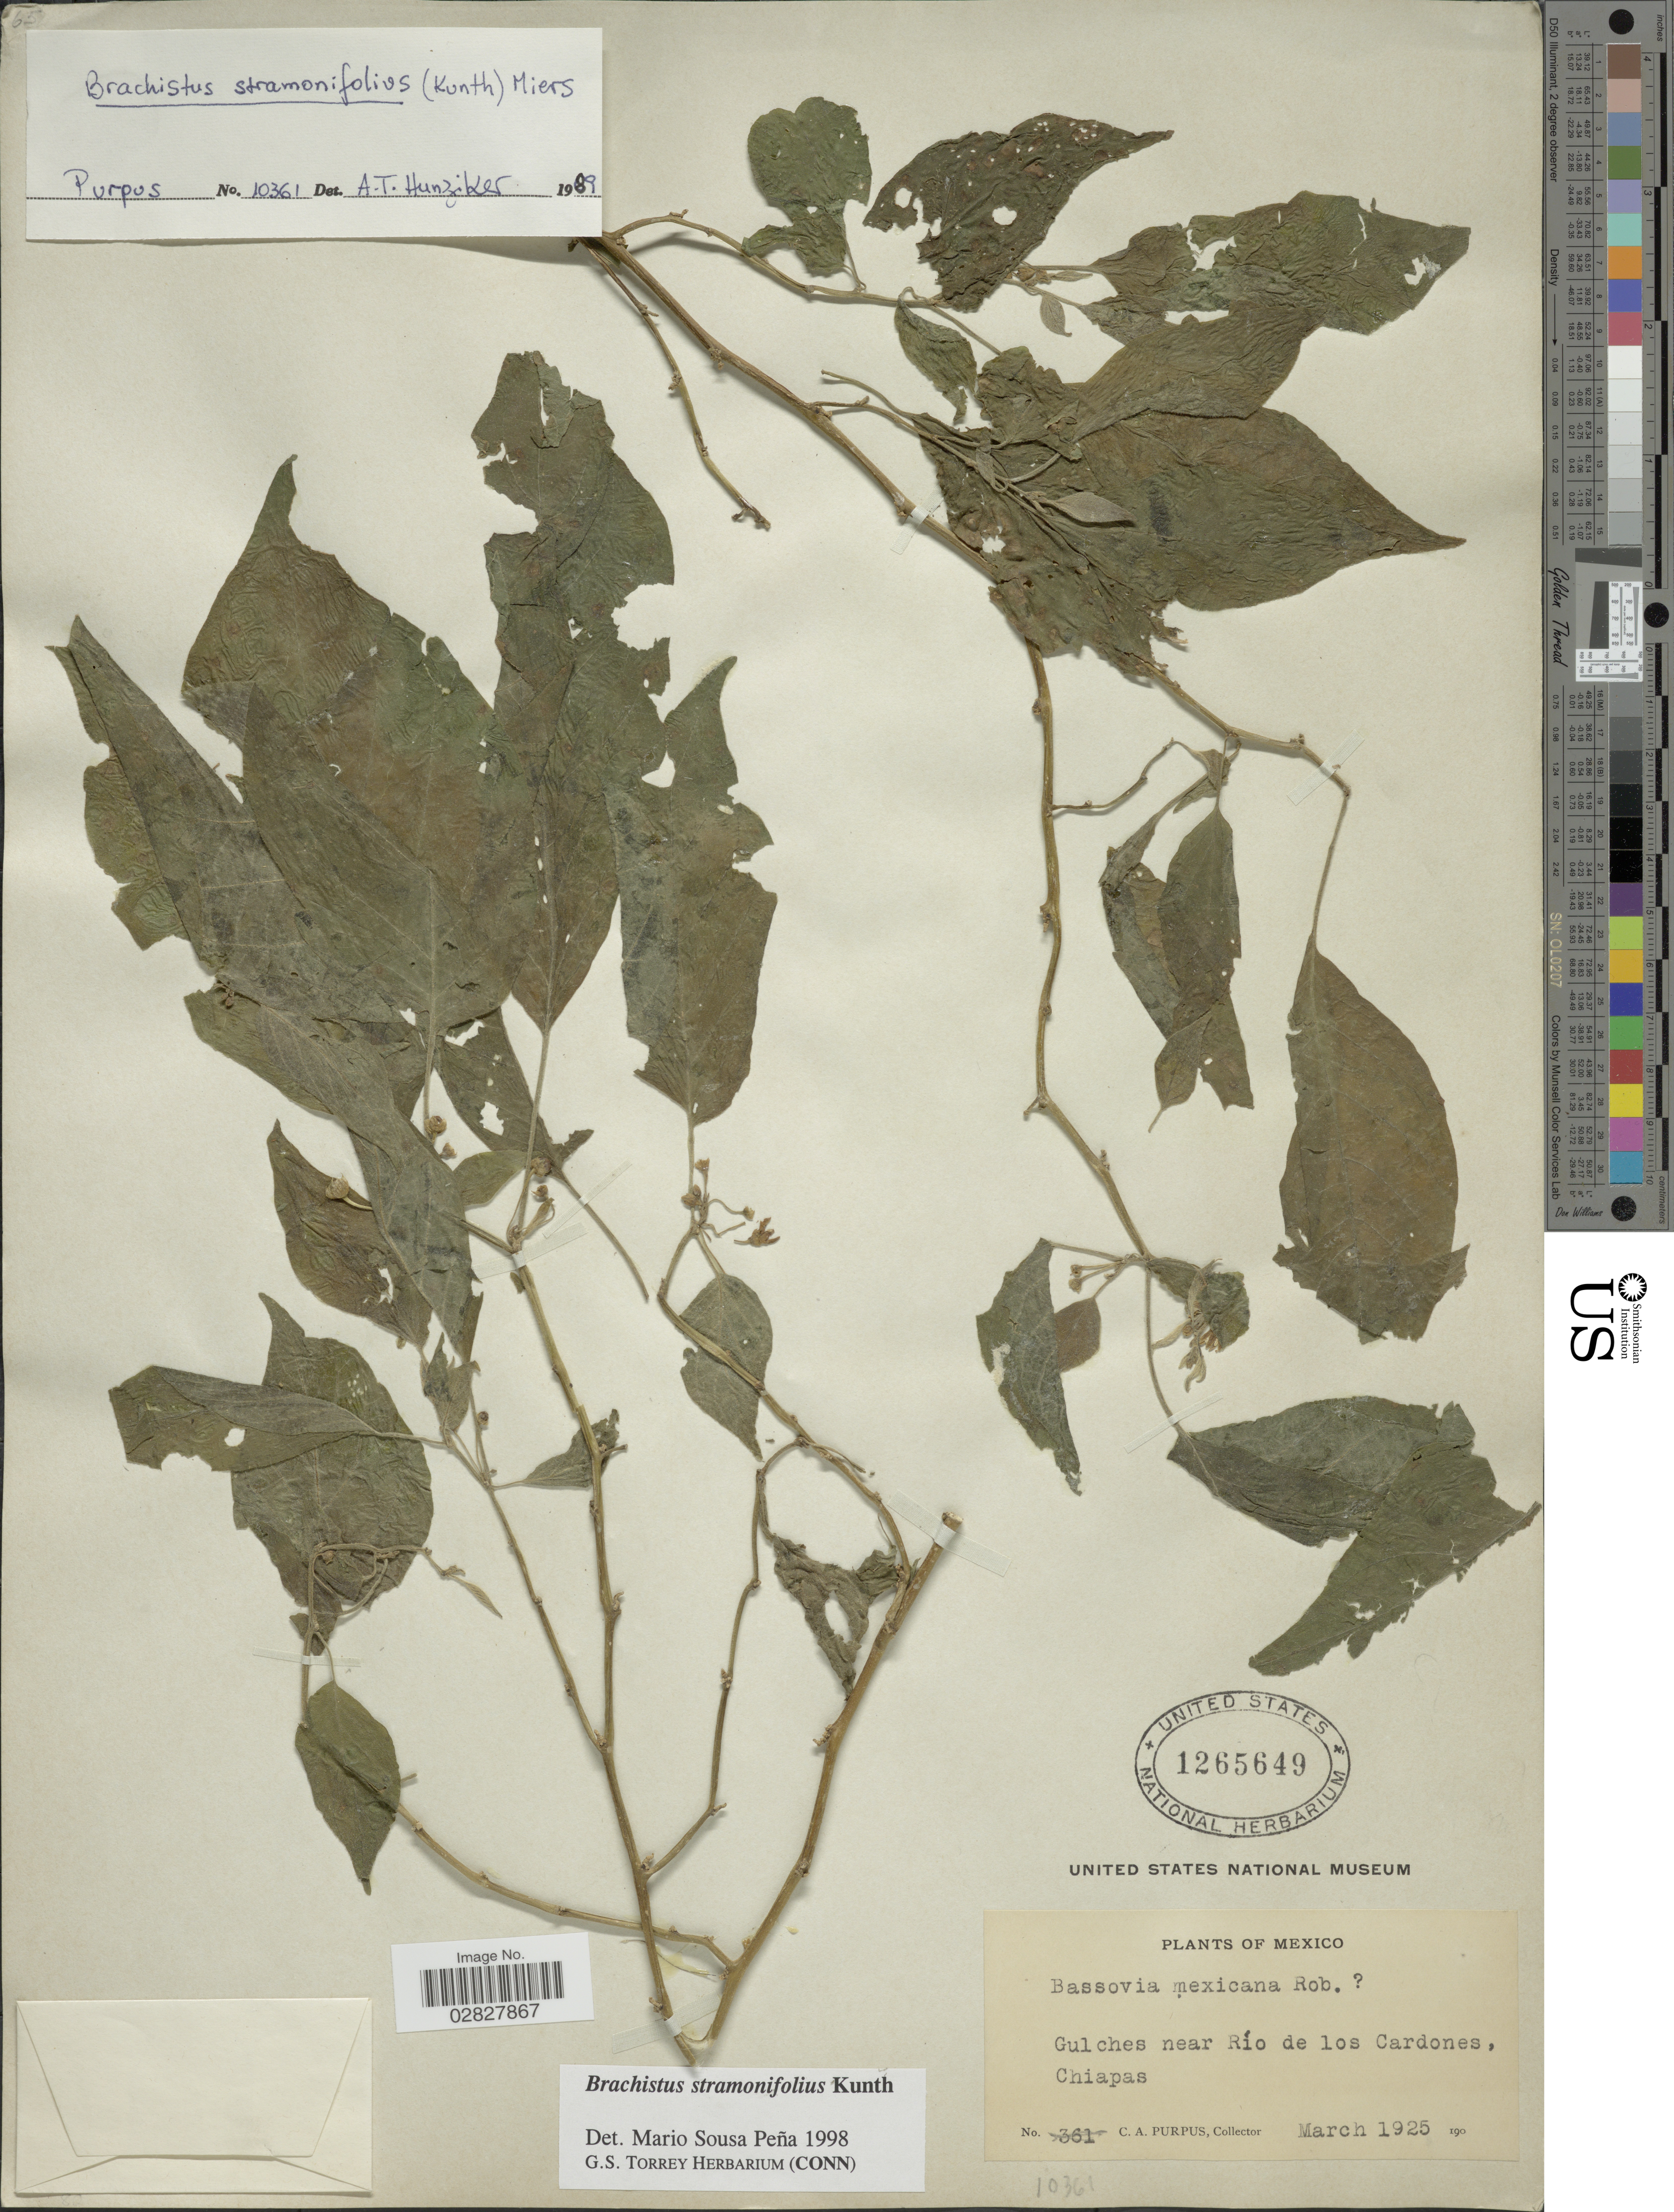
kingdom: Plantae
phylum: Tracheophyta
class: Magnoliopsida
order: Solanales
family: Solanaceae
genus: Brachistus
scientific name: Brachistus stramonifolius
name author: (Kunth) Miers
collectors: C. A. Purpus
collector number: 10361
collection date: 1925-03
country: Mexico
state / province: Chiapas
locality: Gulches near Río de los Cardones, Chiapas.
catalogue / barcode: US 1265649